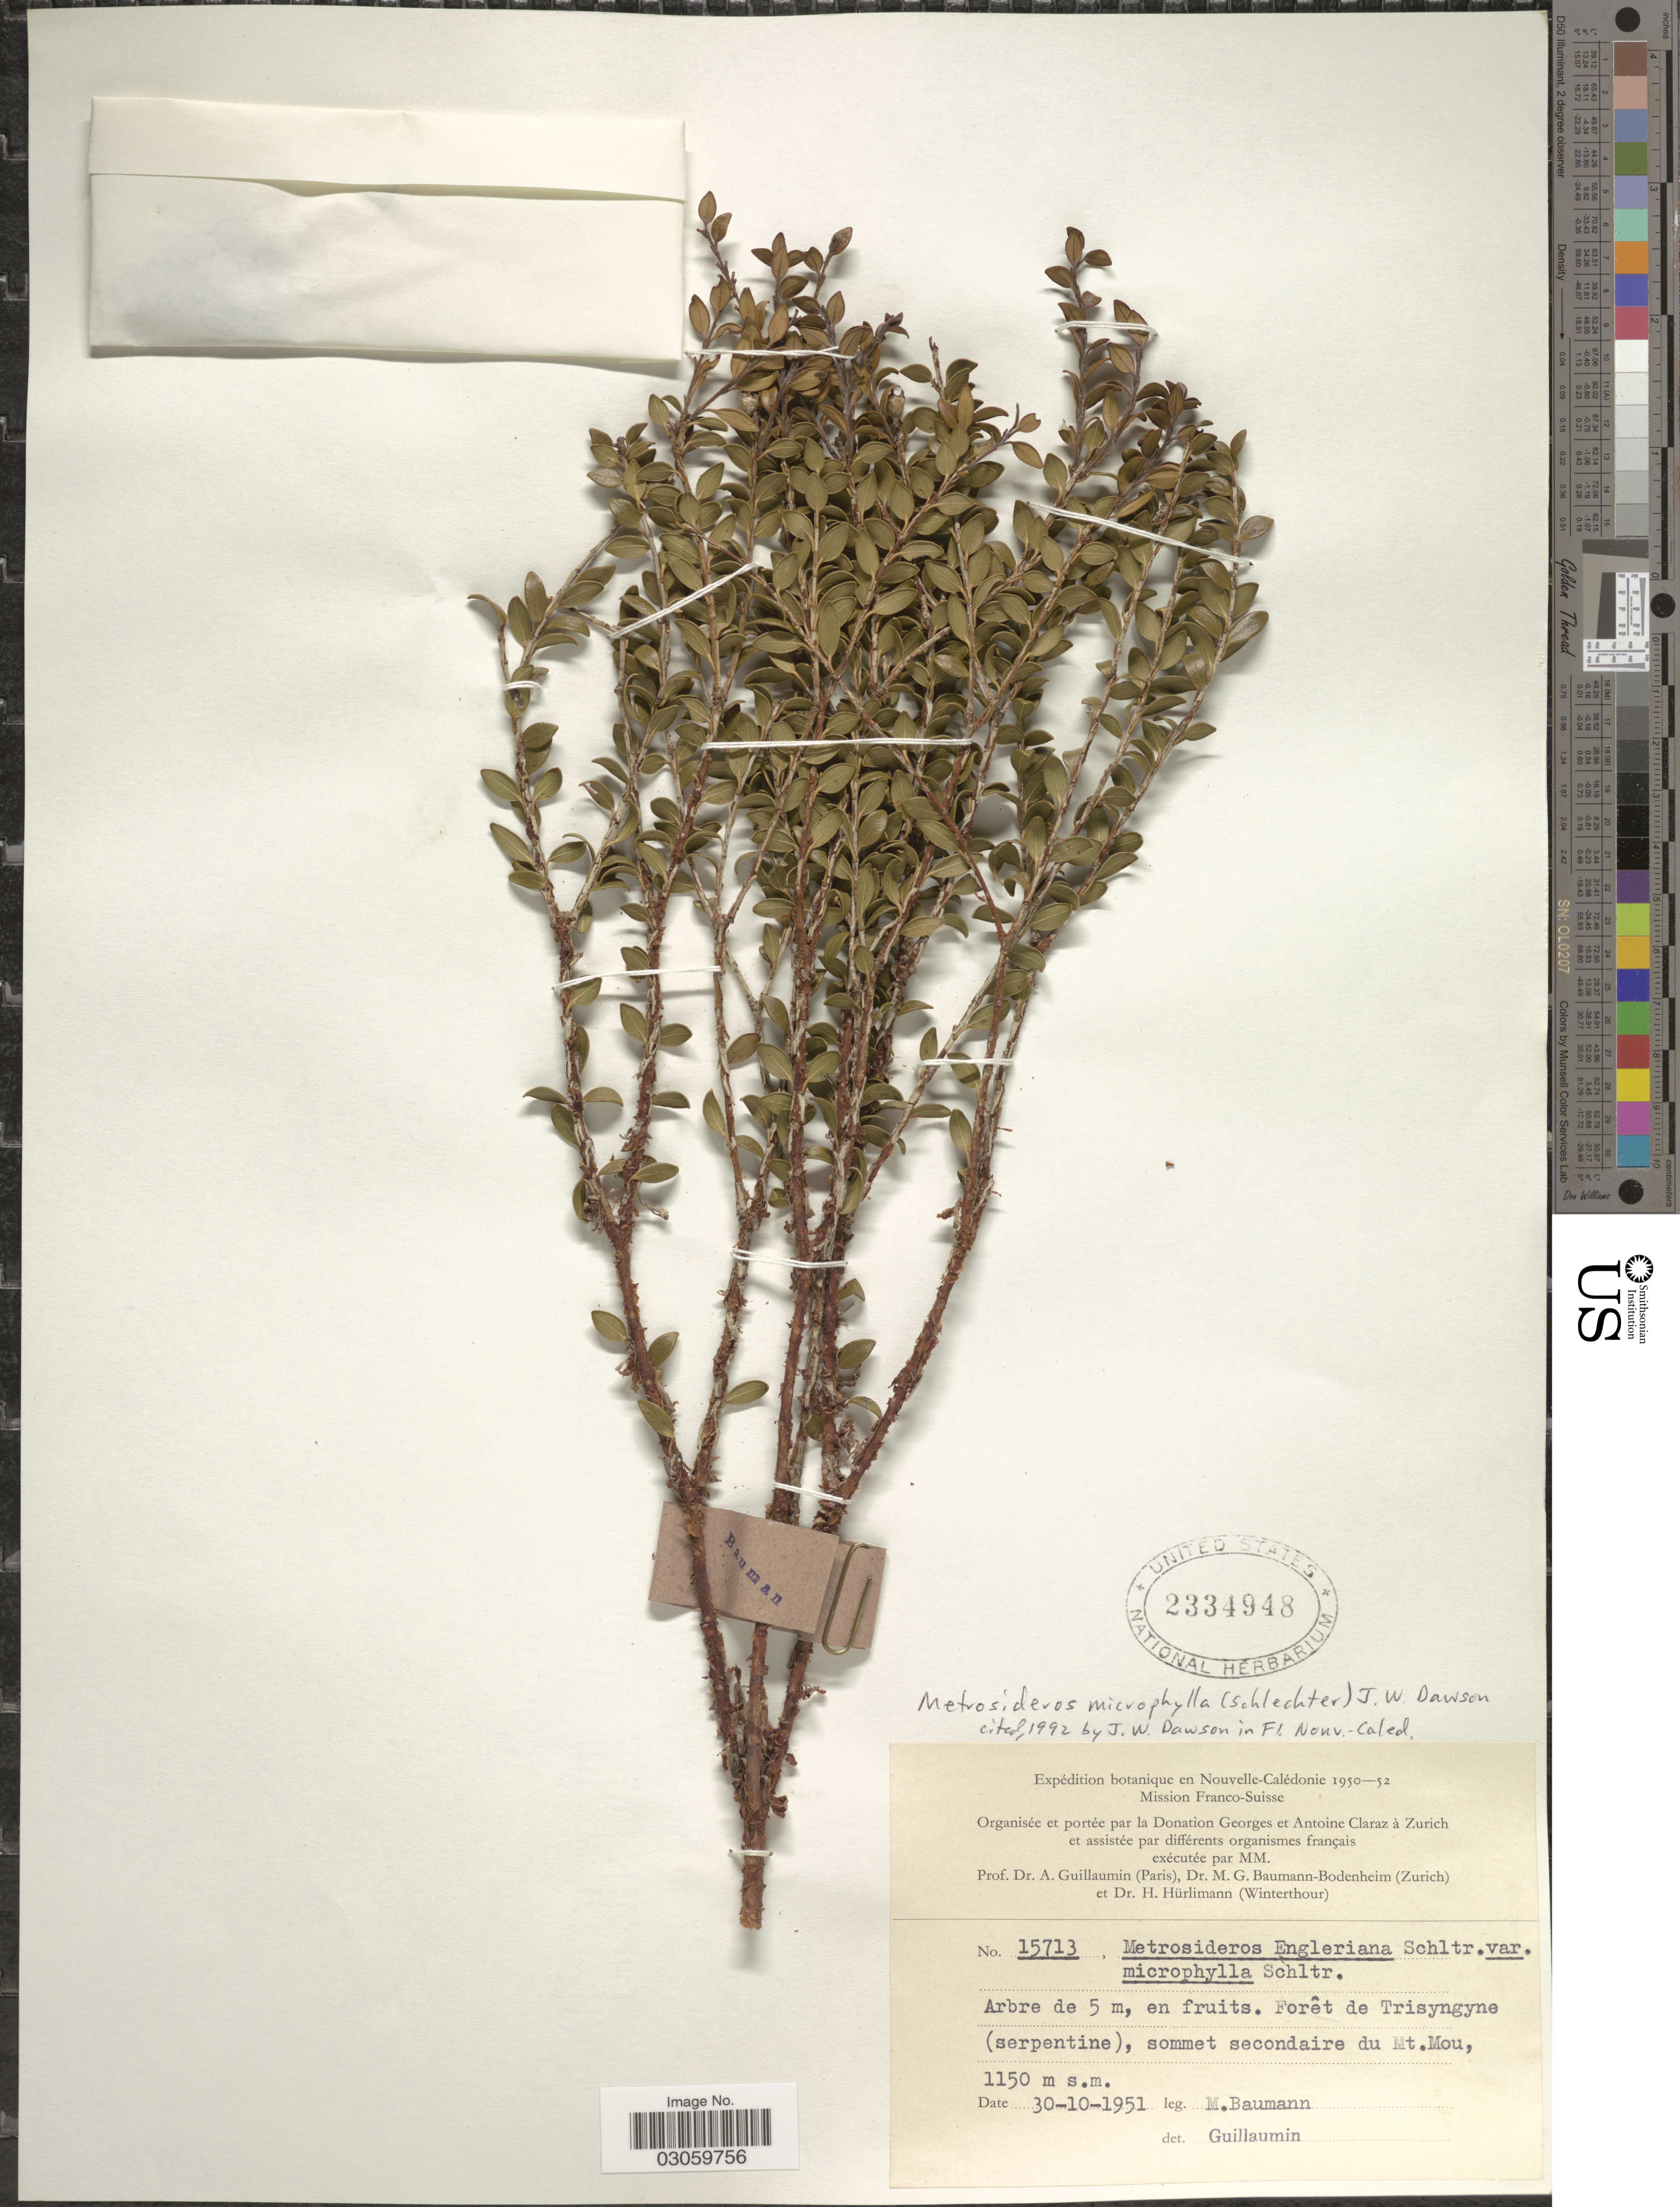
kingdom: Plantae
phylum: Tracheophyta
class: Magnoliopsida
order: Myrtales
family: Myrtaceae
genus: Metrosideros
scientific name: Metrosideros microphylla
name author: (Schltr.) J.W. Dawson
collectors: M. G. Baumann-Bodenheim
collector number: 15713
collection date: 1951-10-30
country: New Caledonia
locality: Nouvelle-Calédonie. Forêt de Trisyngyne (serpentine), sommet secondaire du Mt. Mou.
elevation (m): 1150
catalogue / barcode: US 2334948